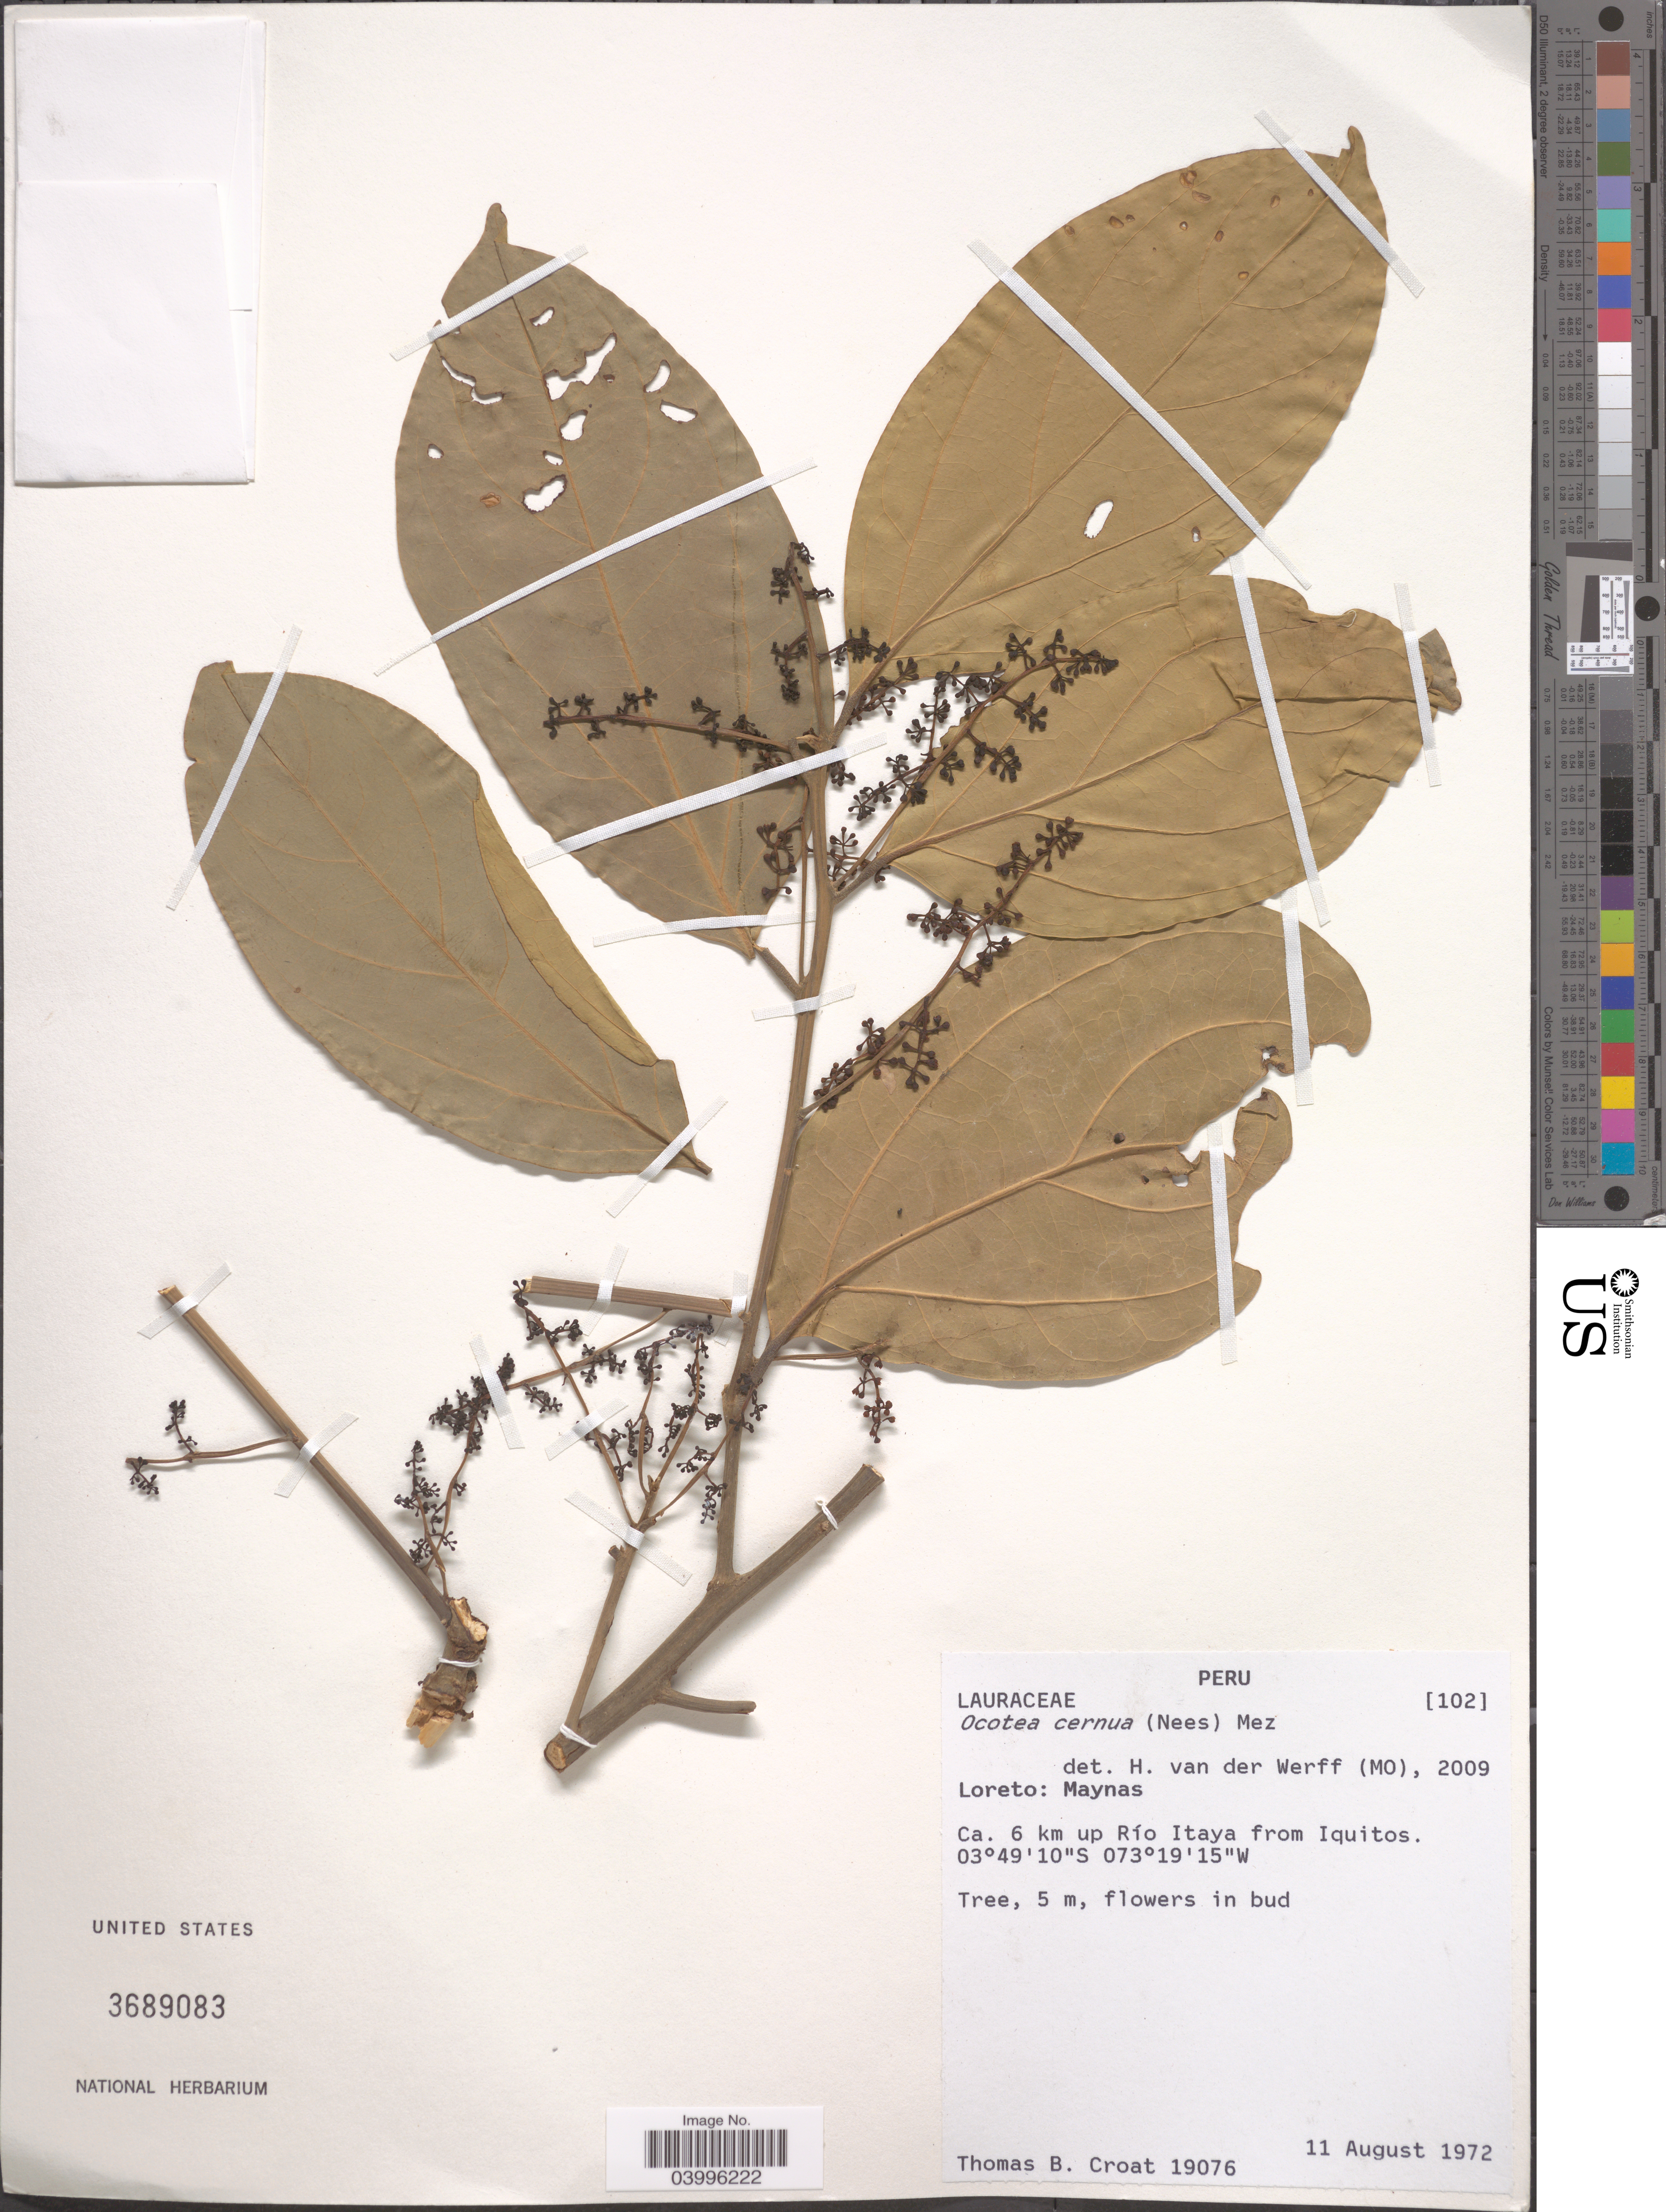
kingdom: Plantae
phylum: Tracheophyta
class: Magnoliopsida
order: Laurales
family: Lauraceae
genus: Ocotea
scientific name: Ocotea cernua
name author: (Nees) Mez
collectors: T. B. Croat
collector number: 19076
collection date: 1972-08-11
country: Peru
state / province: Loreto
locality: Maynas. Ca. 6 km up Río Itaya from Iquitos.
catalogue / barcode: US 3689083